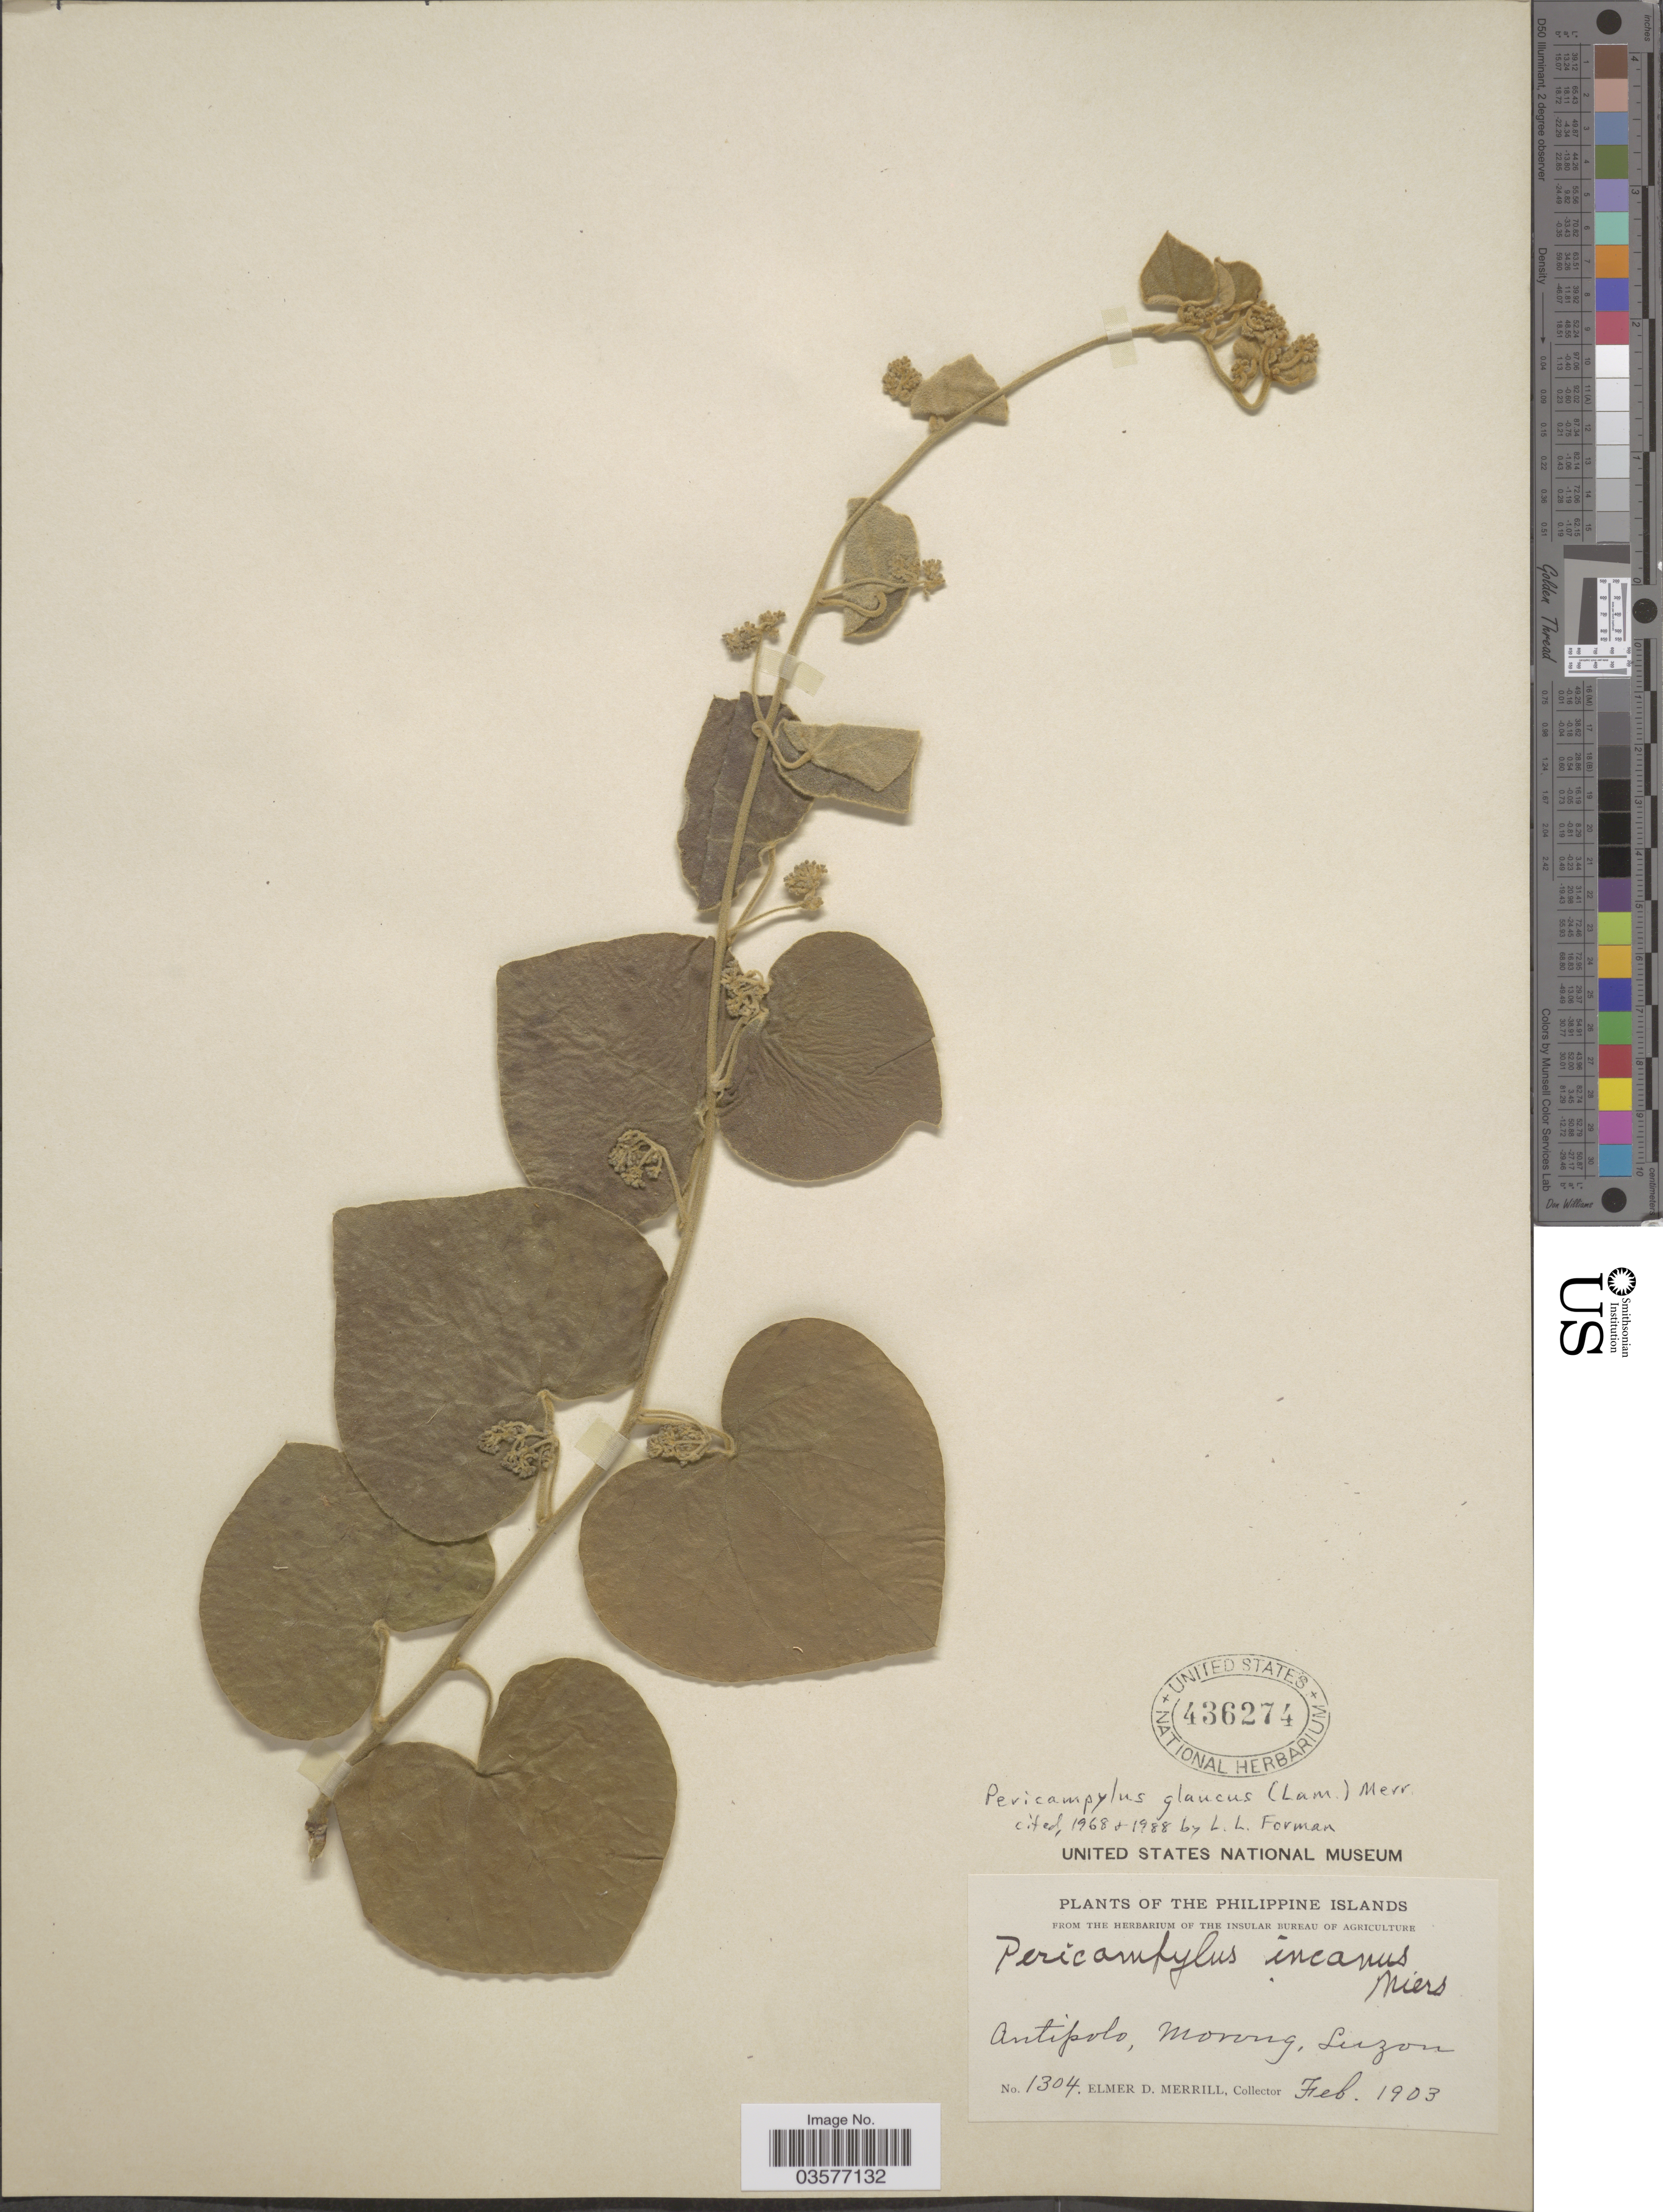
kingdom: Plantae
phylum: Tracheophyta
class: Magnoliopsida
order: Ranunculales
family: Menispermaceae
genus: Pericampylus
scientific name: Pericampylus glaucus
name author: (Lam.) Merr.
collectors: E. D. Merrill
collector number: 1304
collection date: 1903-02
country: Philippines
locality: The Philippine Islands. Antipolo, Morong, Luzon.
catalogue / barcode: US 436274